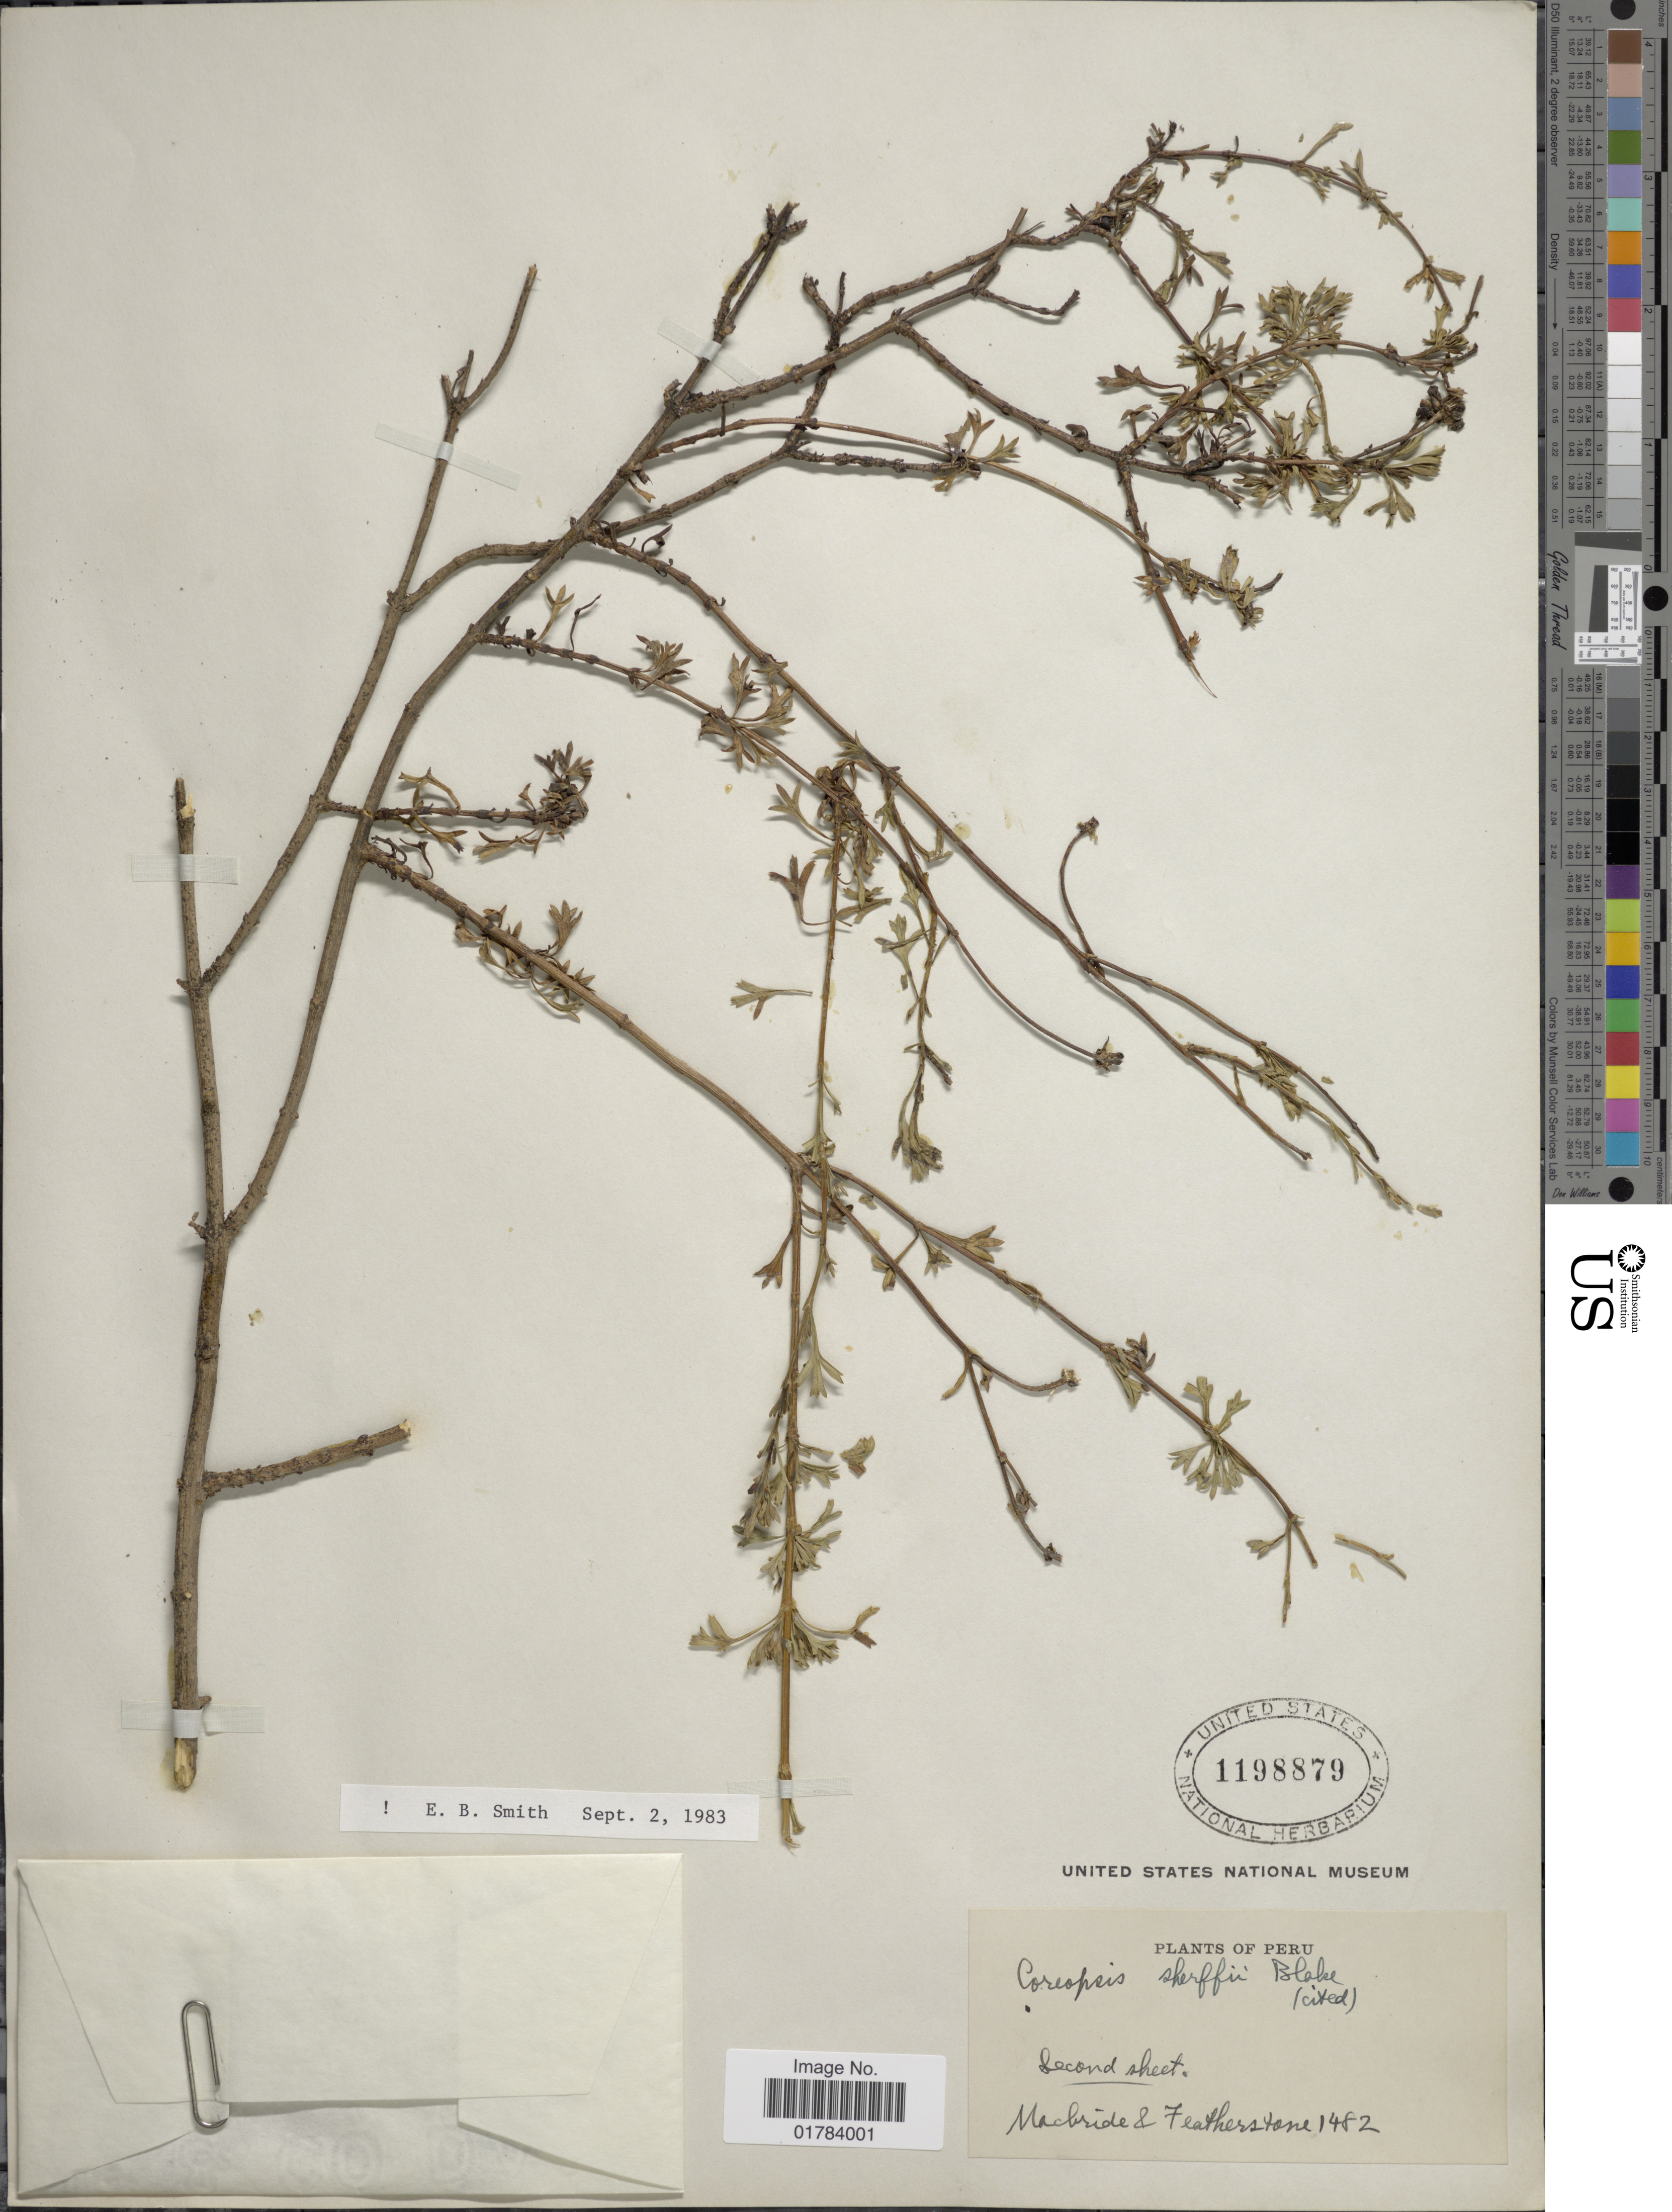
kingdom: Plantae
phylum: Tracheophyta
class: Magnoliopsida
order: Asterales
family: Asteraceae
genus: Coreopsis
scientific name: Coreopsis sherffii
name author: S.F. Blake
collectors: Macbride, -- & -. Featherstone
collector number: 1482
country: Peru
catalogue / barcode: US 1198879